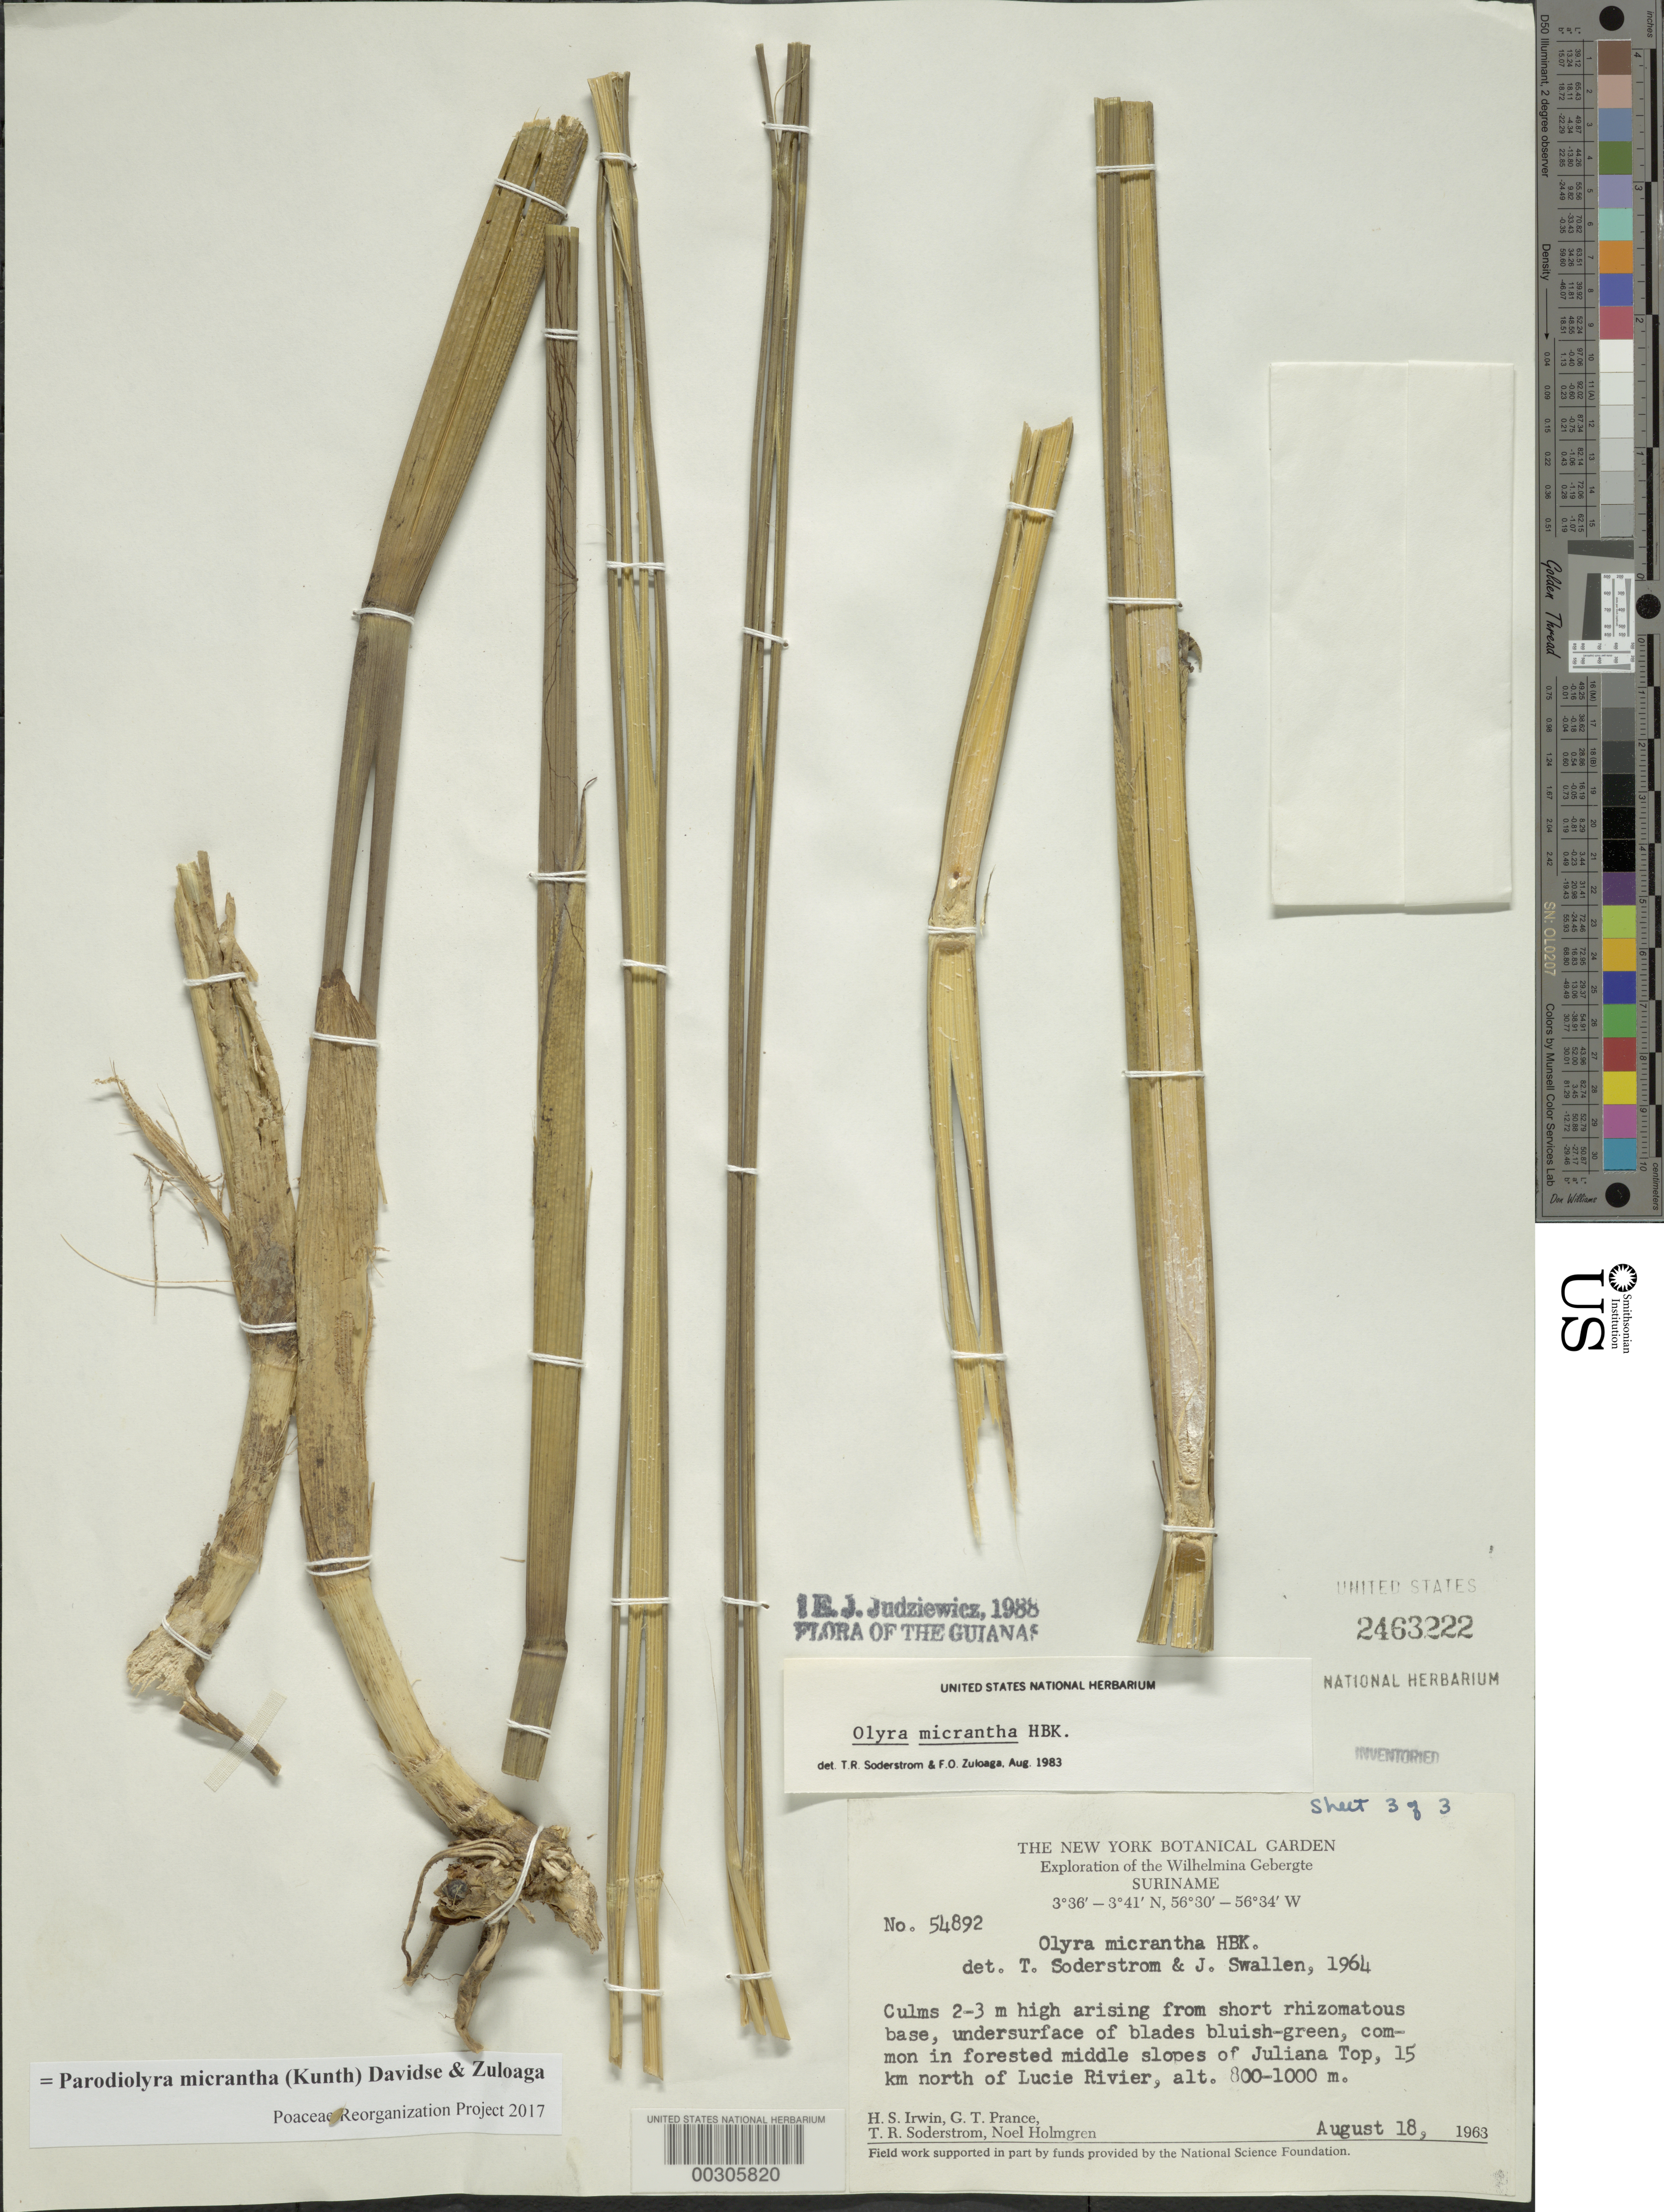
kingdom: Plantae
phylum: Tracheophyta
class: Liliopsida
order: Poales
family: Poaceae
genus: Parodiolyra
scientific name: Parodiolyra micrantha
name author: (Kunth) Davidse & Zuloaga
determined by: Poaceae Reorganization Project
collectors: H. Irwin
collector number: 54892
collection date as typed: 18 Aug 1963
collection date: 1963-08-18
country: Suriname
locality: Lat. 3 36'n: long. 56 30'w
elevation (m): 800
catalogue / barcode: US 2463222